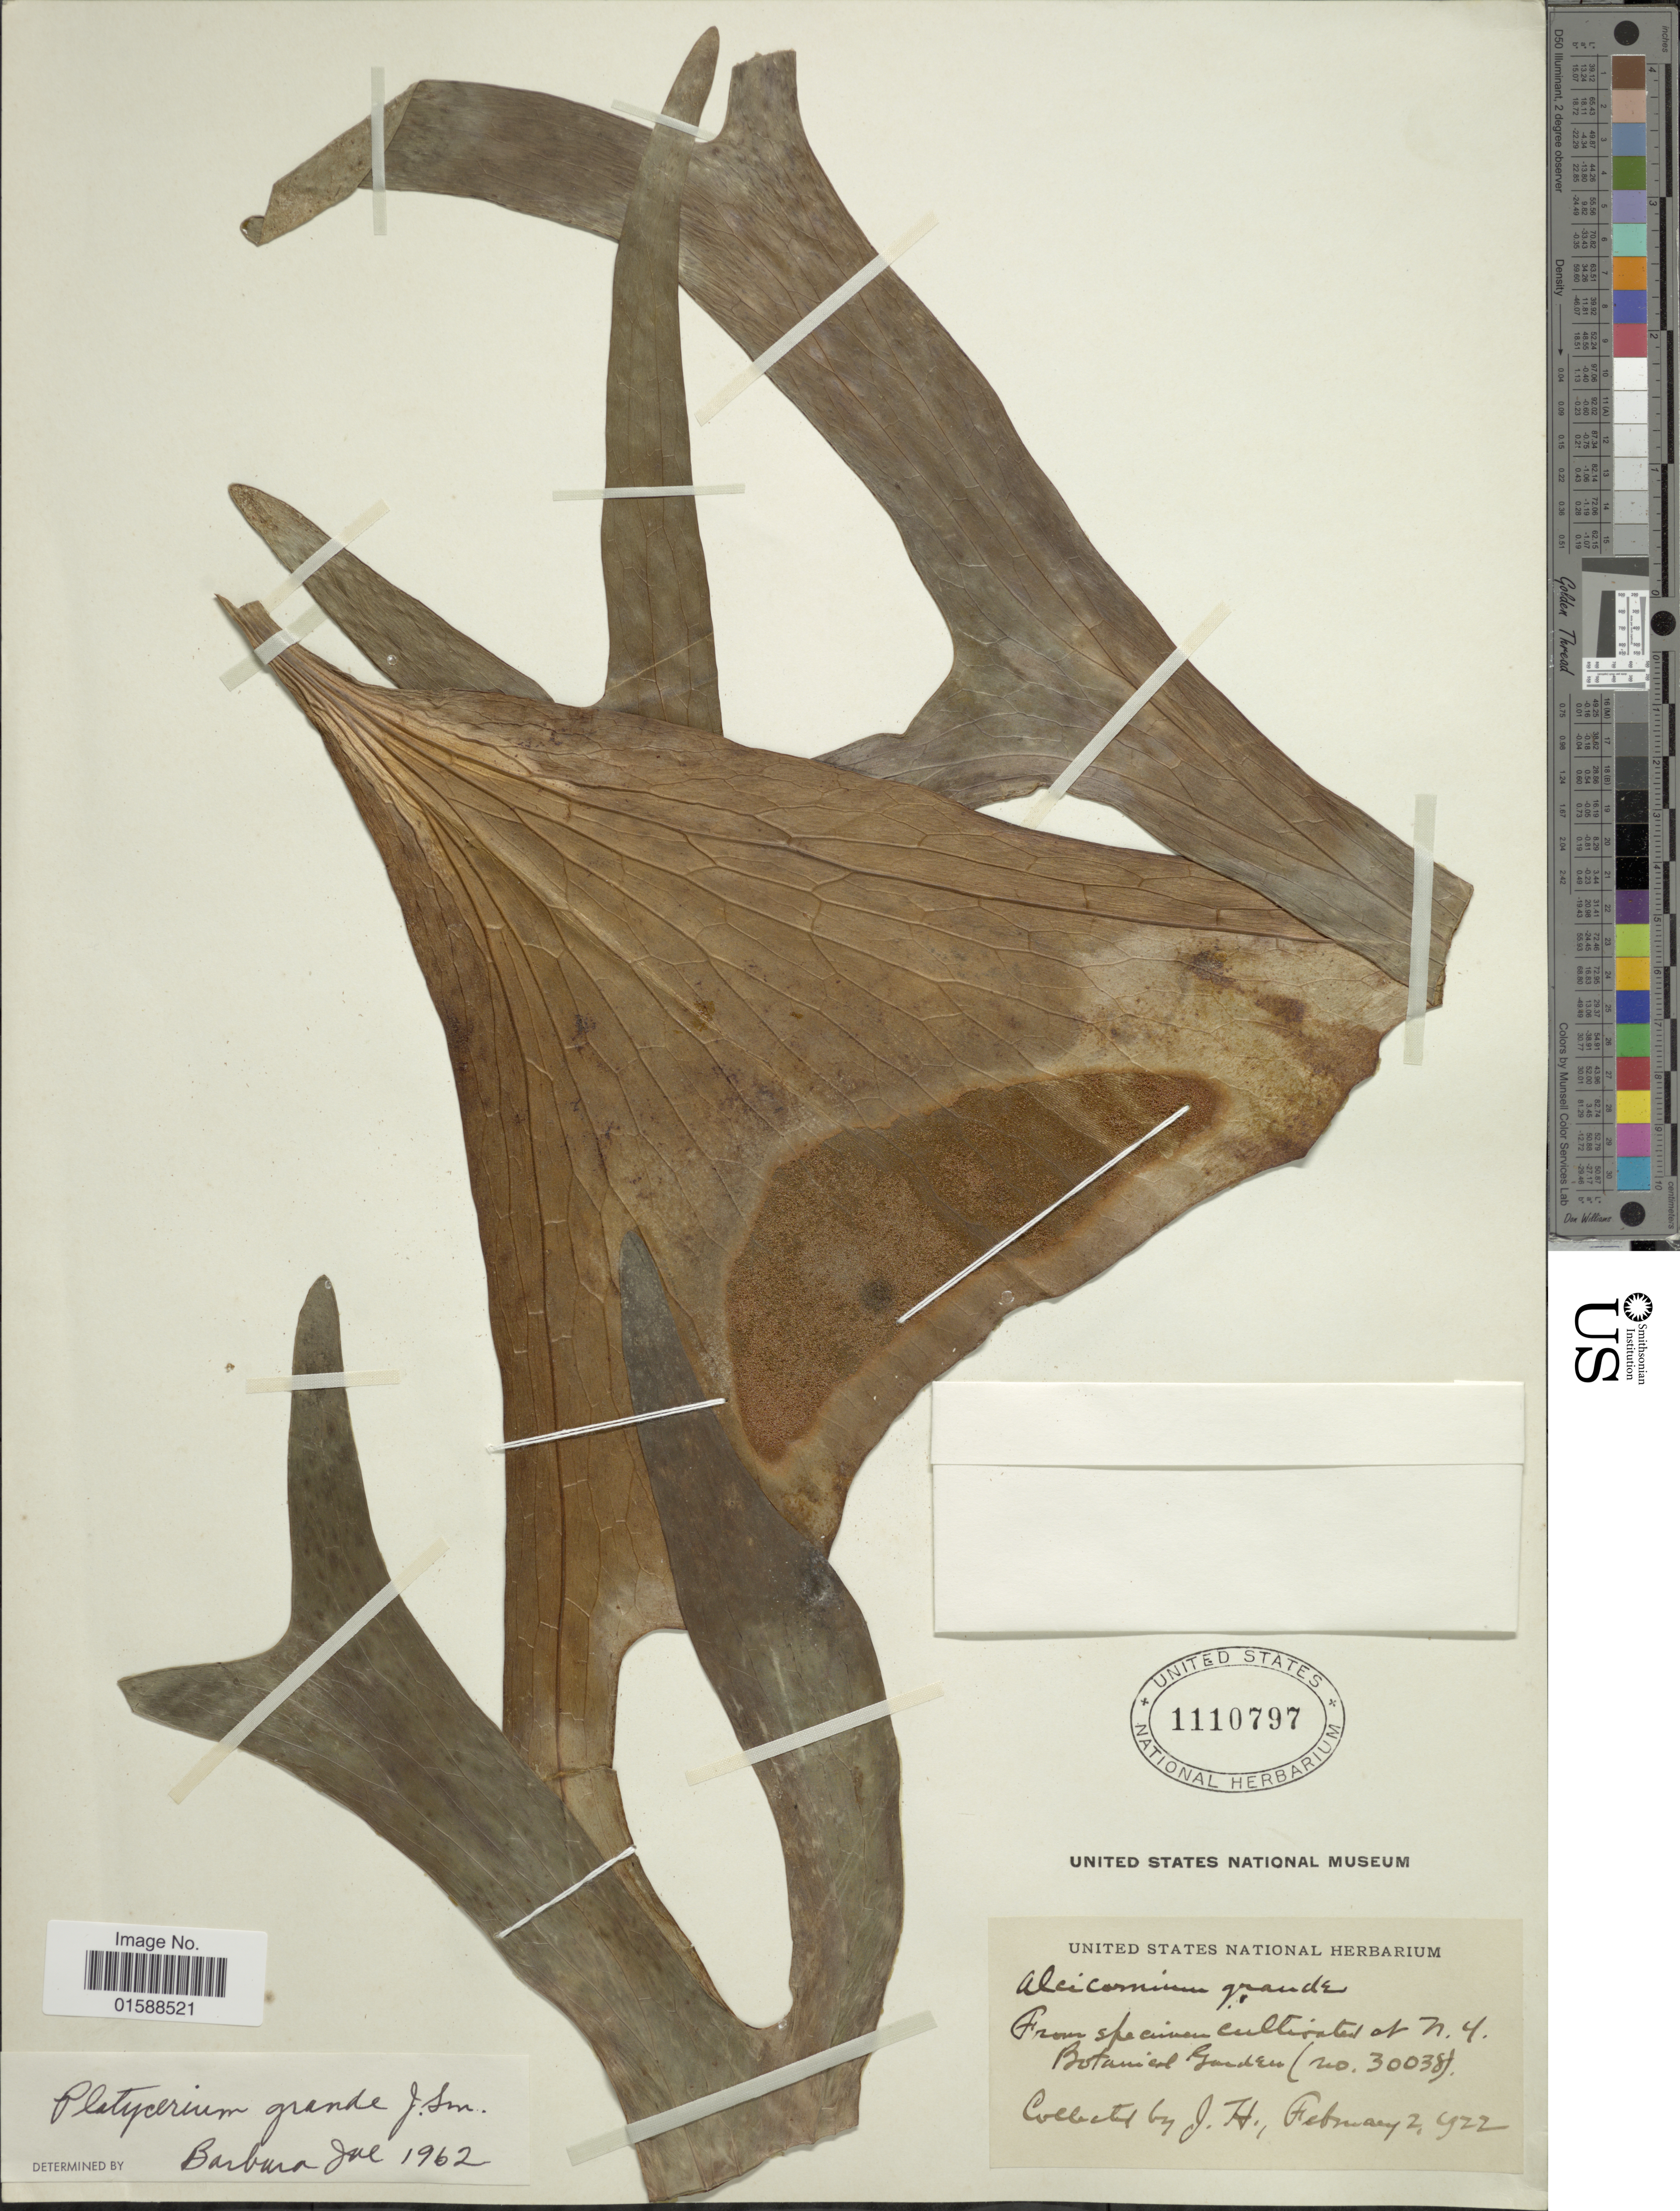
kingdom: Plantae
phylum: Tracheophyta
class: Polypodiopsida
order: Polypodiales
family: Polypodiaceae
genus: Platycerium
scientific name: Platycerium grande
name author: (A. Cunn.) J. Sm.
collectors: J. H.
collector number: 30038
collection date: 1922-02-02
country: United States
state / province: New York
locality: N. Y. Botanical Garden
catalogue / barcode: US 1110797